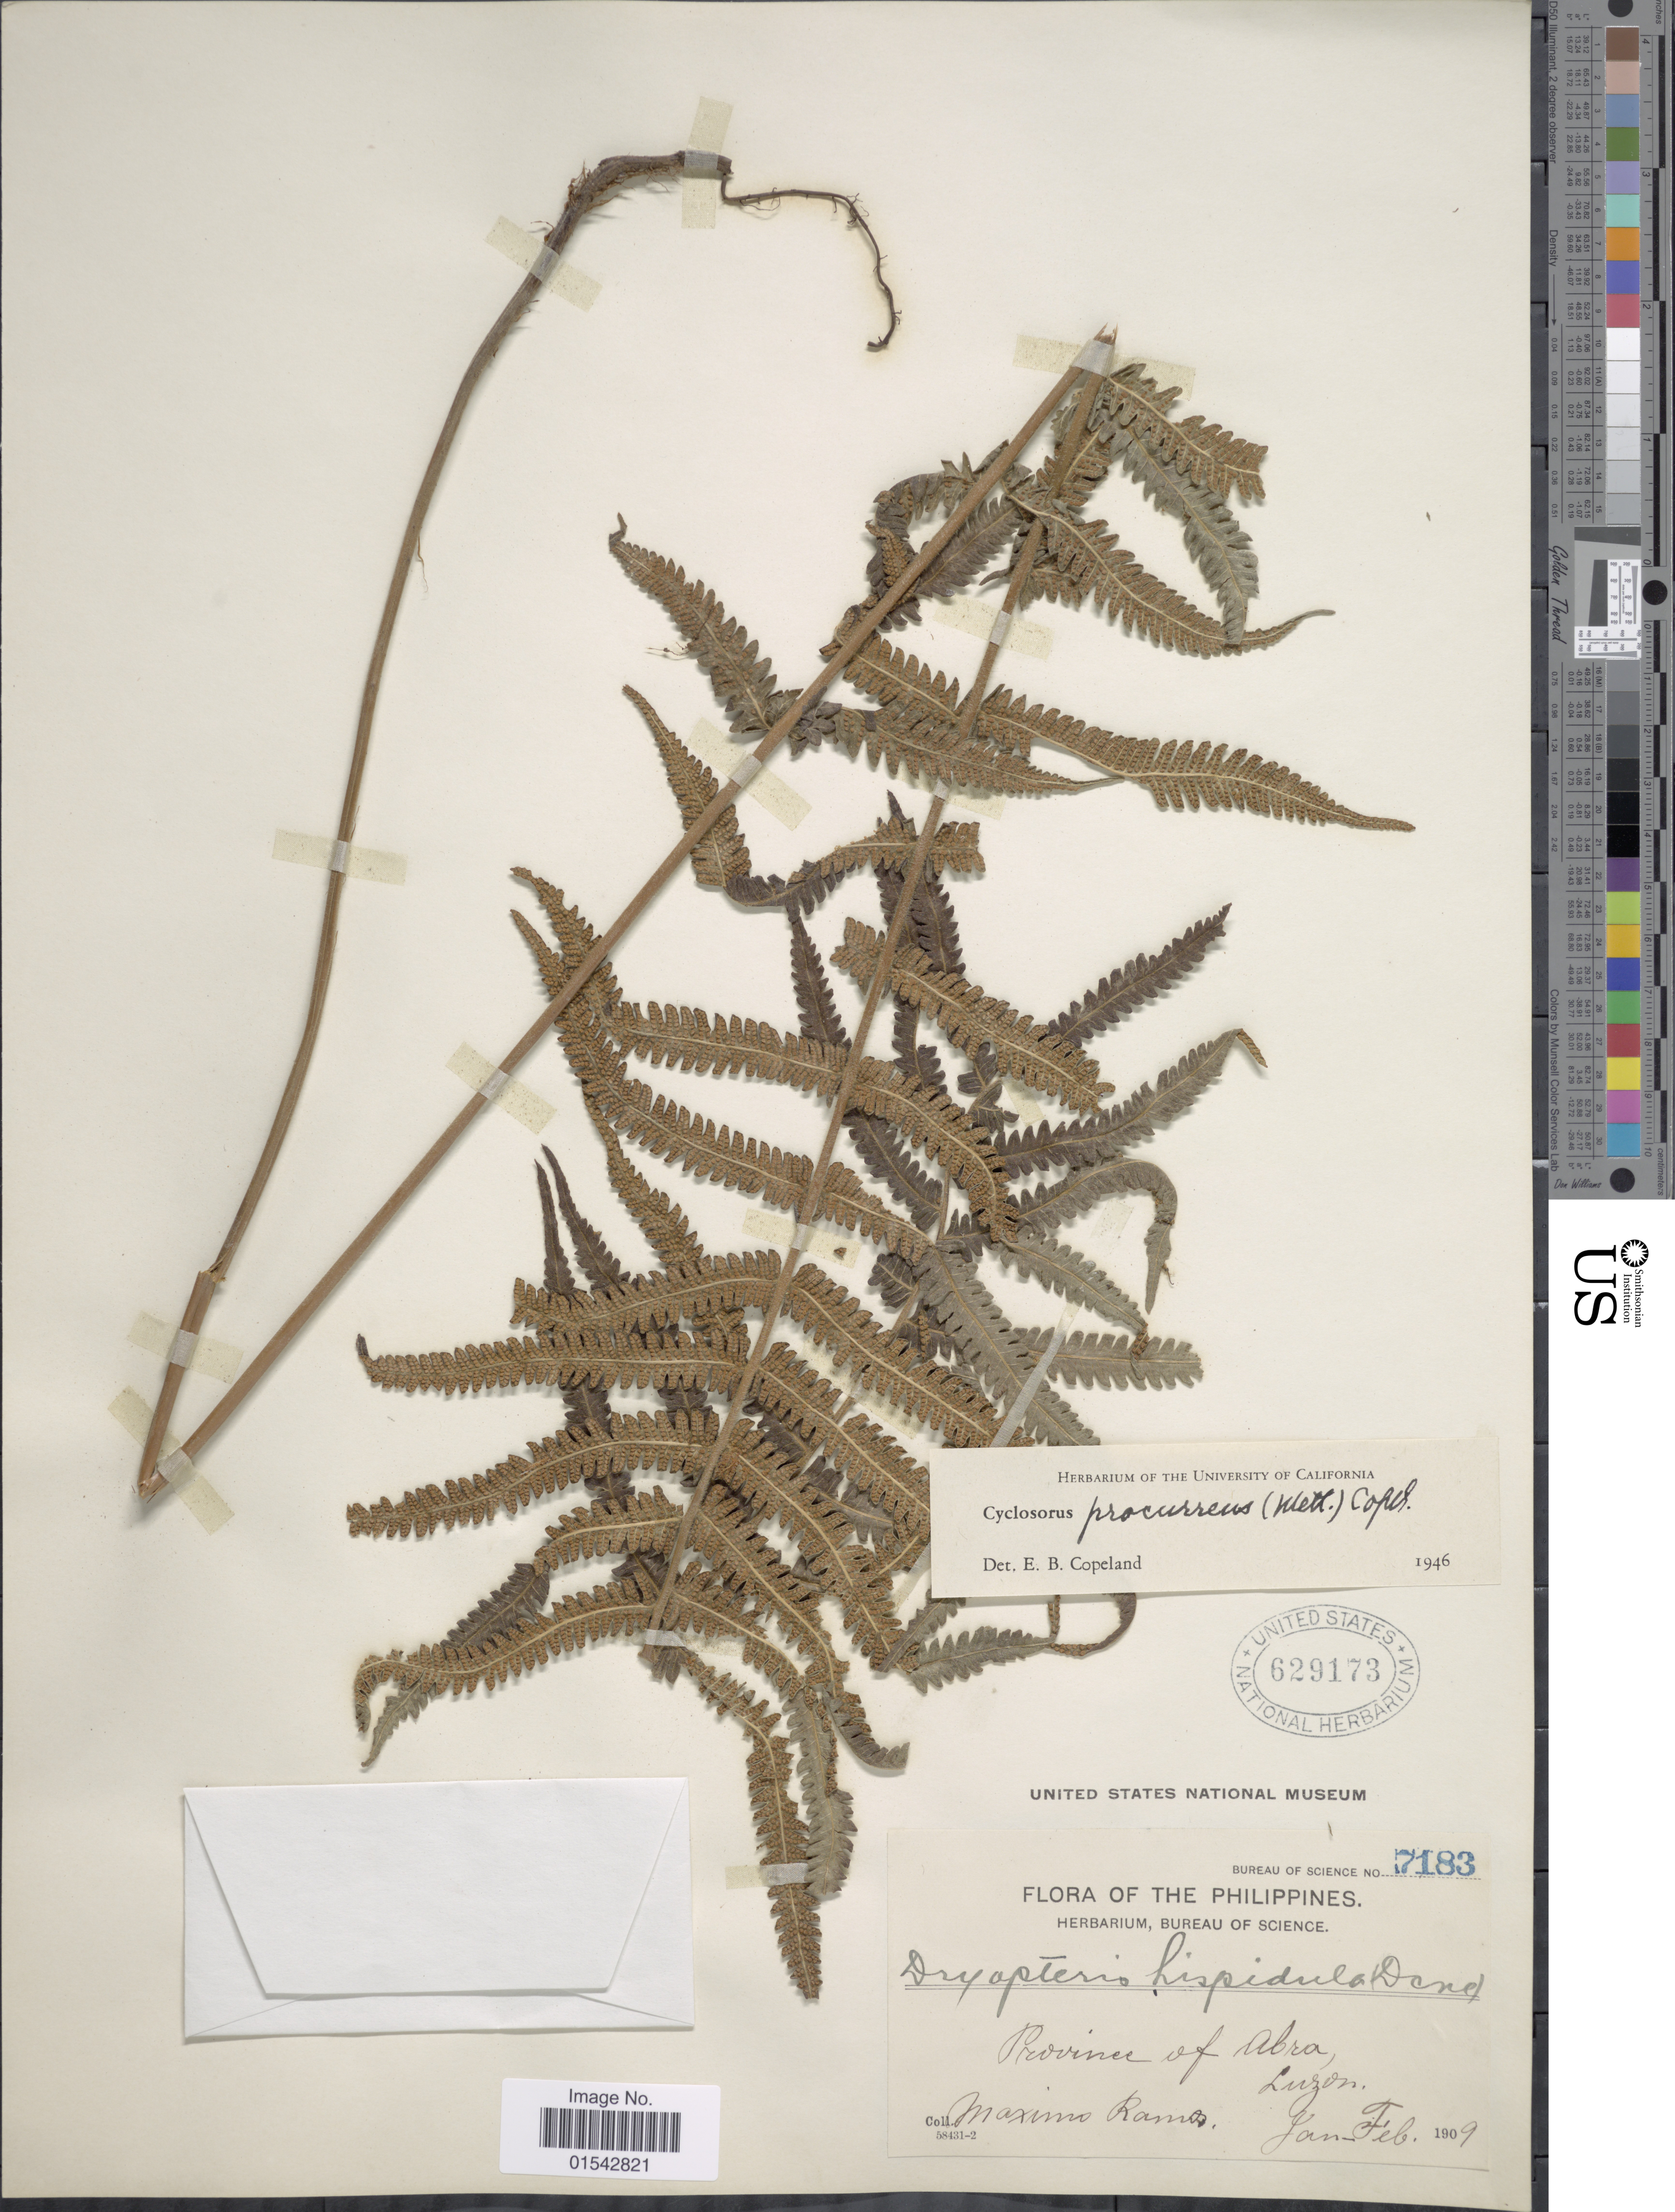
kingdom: Plantae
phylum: Tracheophyta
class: Polypodiopsida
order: Polypodiales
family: Thelypteridaceae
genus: Cyclosorus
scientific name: Cyclosorus procurrens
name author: (Mett.) Copel.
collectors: M. Ramos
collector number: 7183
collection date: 1909-01/1909-02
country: Philippines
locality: Province of Abra, Luzon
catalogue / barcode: US 629173